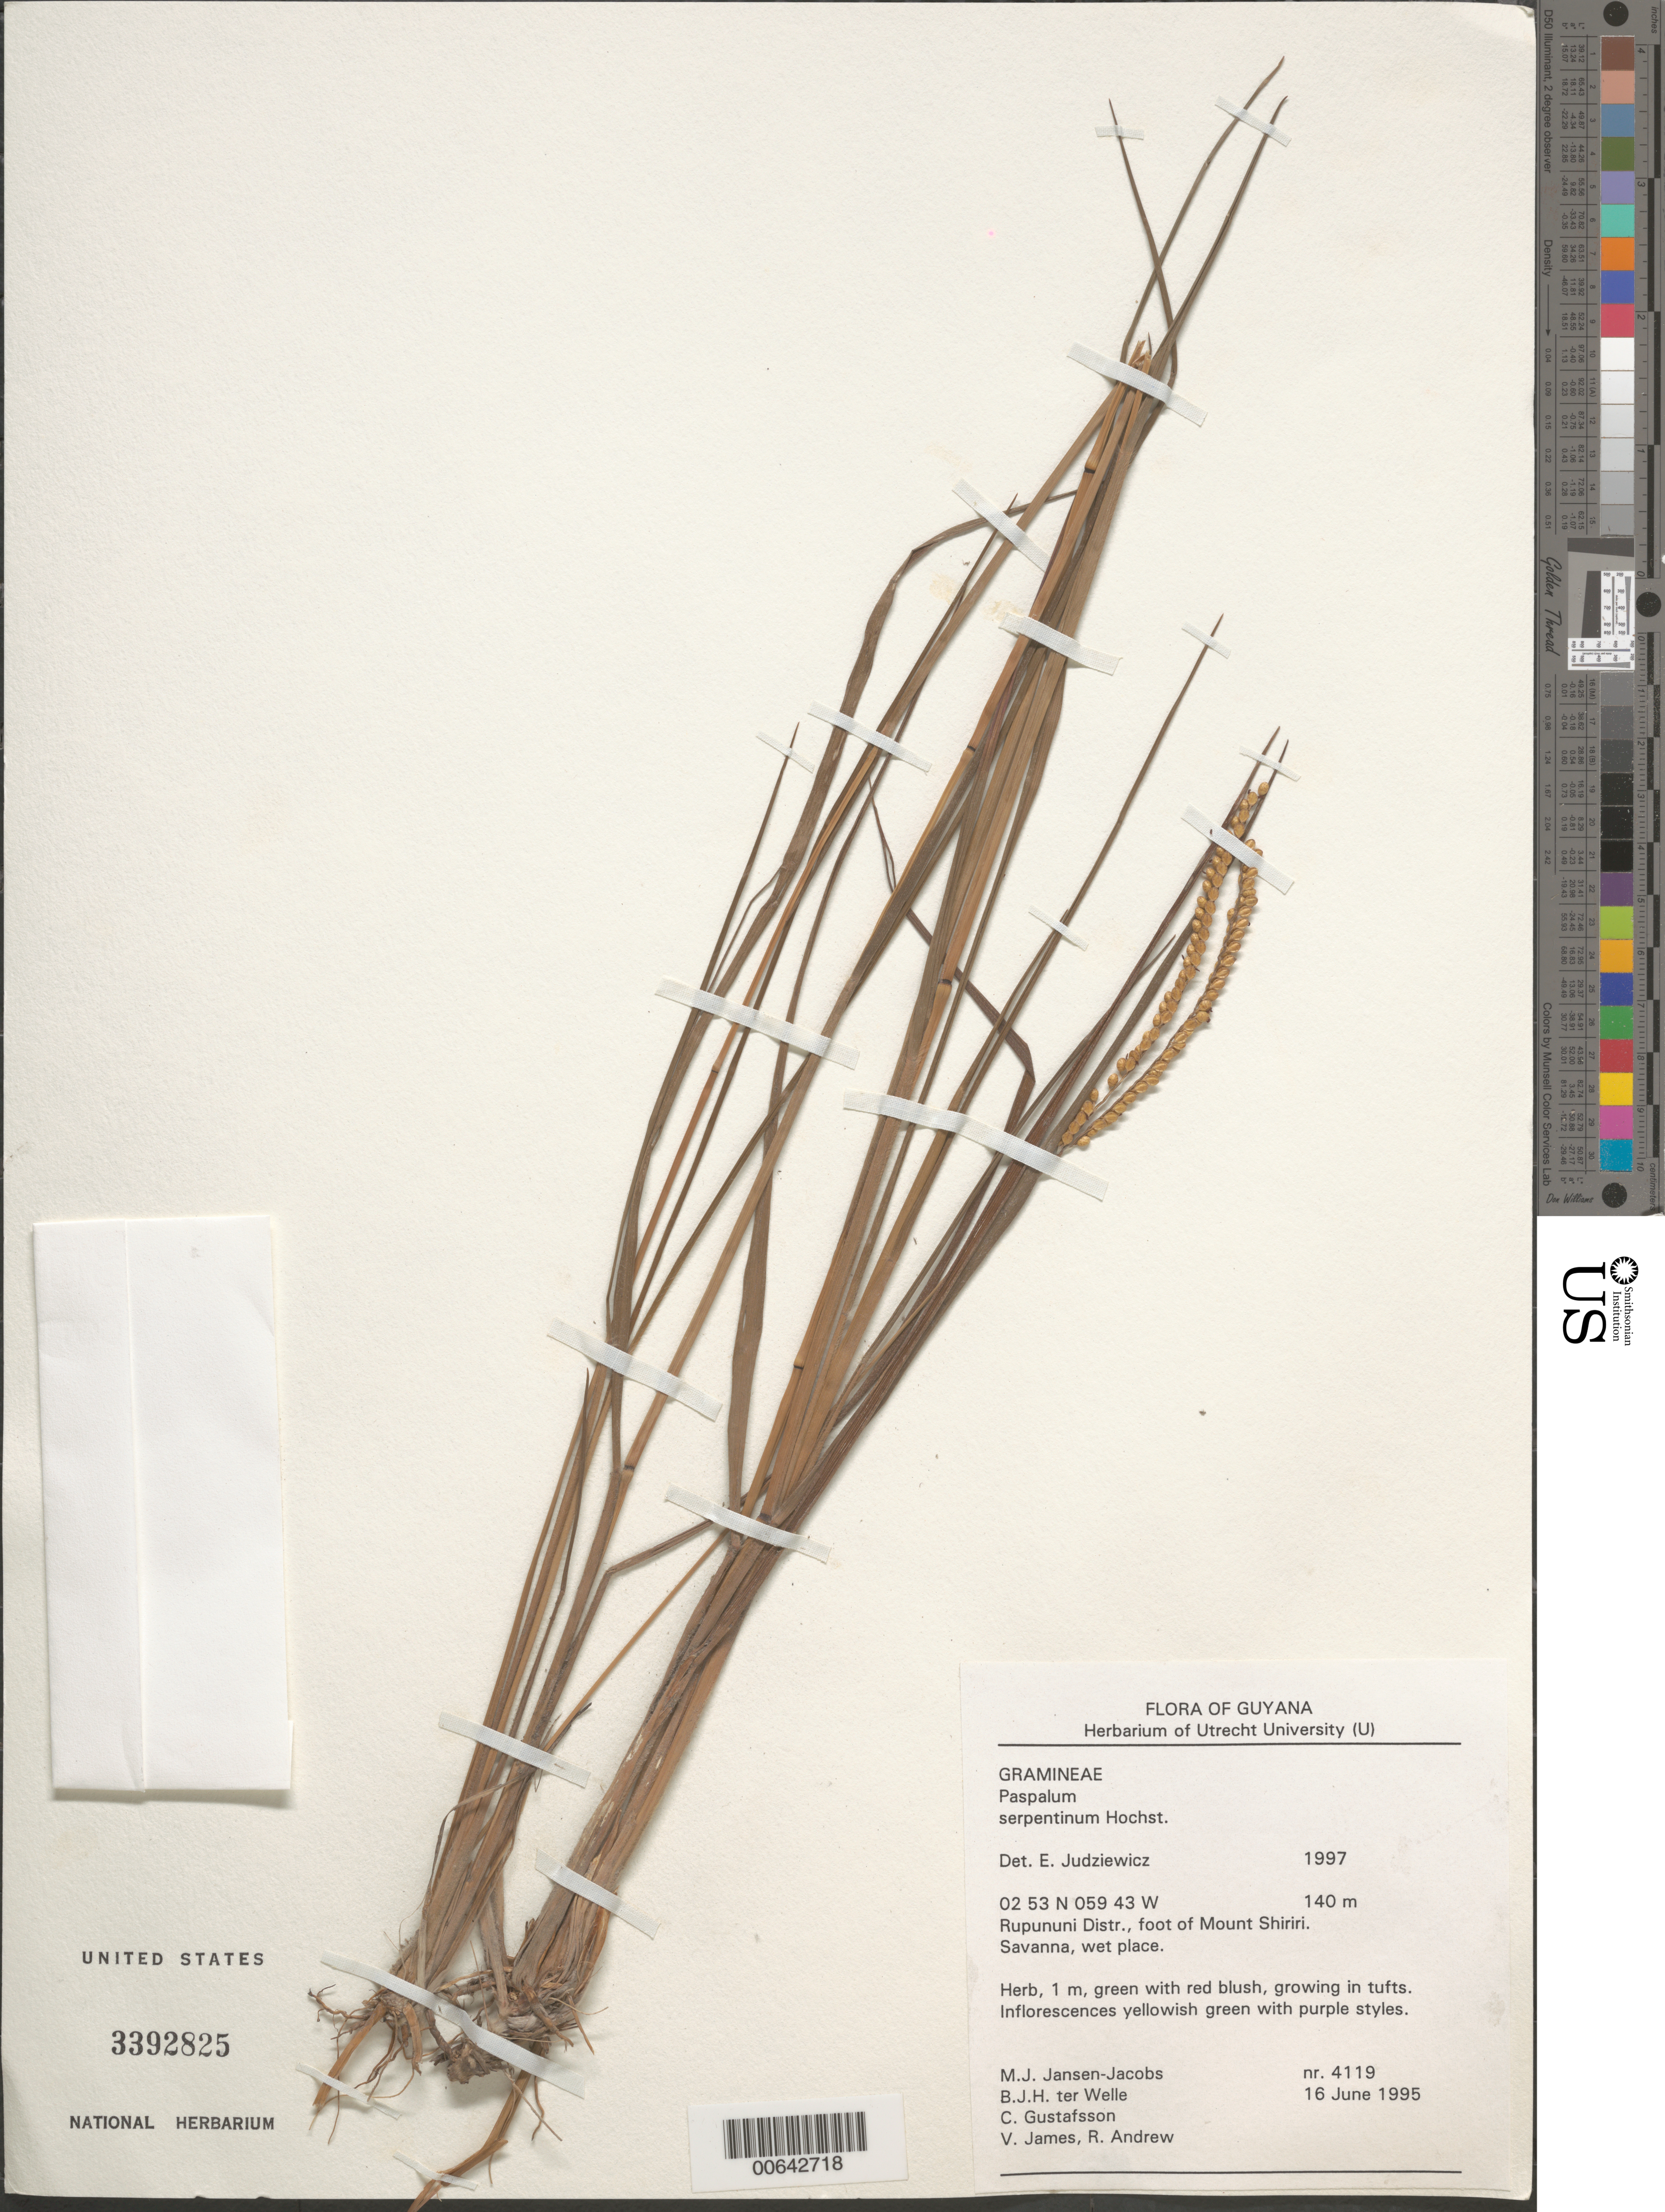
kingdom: Plantae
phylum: Tracheophyta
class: Liliopsida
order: Poales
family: Poaceae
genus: Paspalum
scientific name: Paspalum serpentinum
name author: Hochst. ex Steud.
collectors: M. J. Jansen-Jacobs, B. Welle, C. Gustafsson, V. James & R. Andrew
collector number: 4119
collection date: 1995-06-16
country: French Guiana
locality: Rupununi Distr., foot of Mount Shiriri.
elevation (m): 140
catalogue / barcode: US 3392825